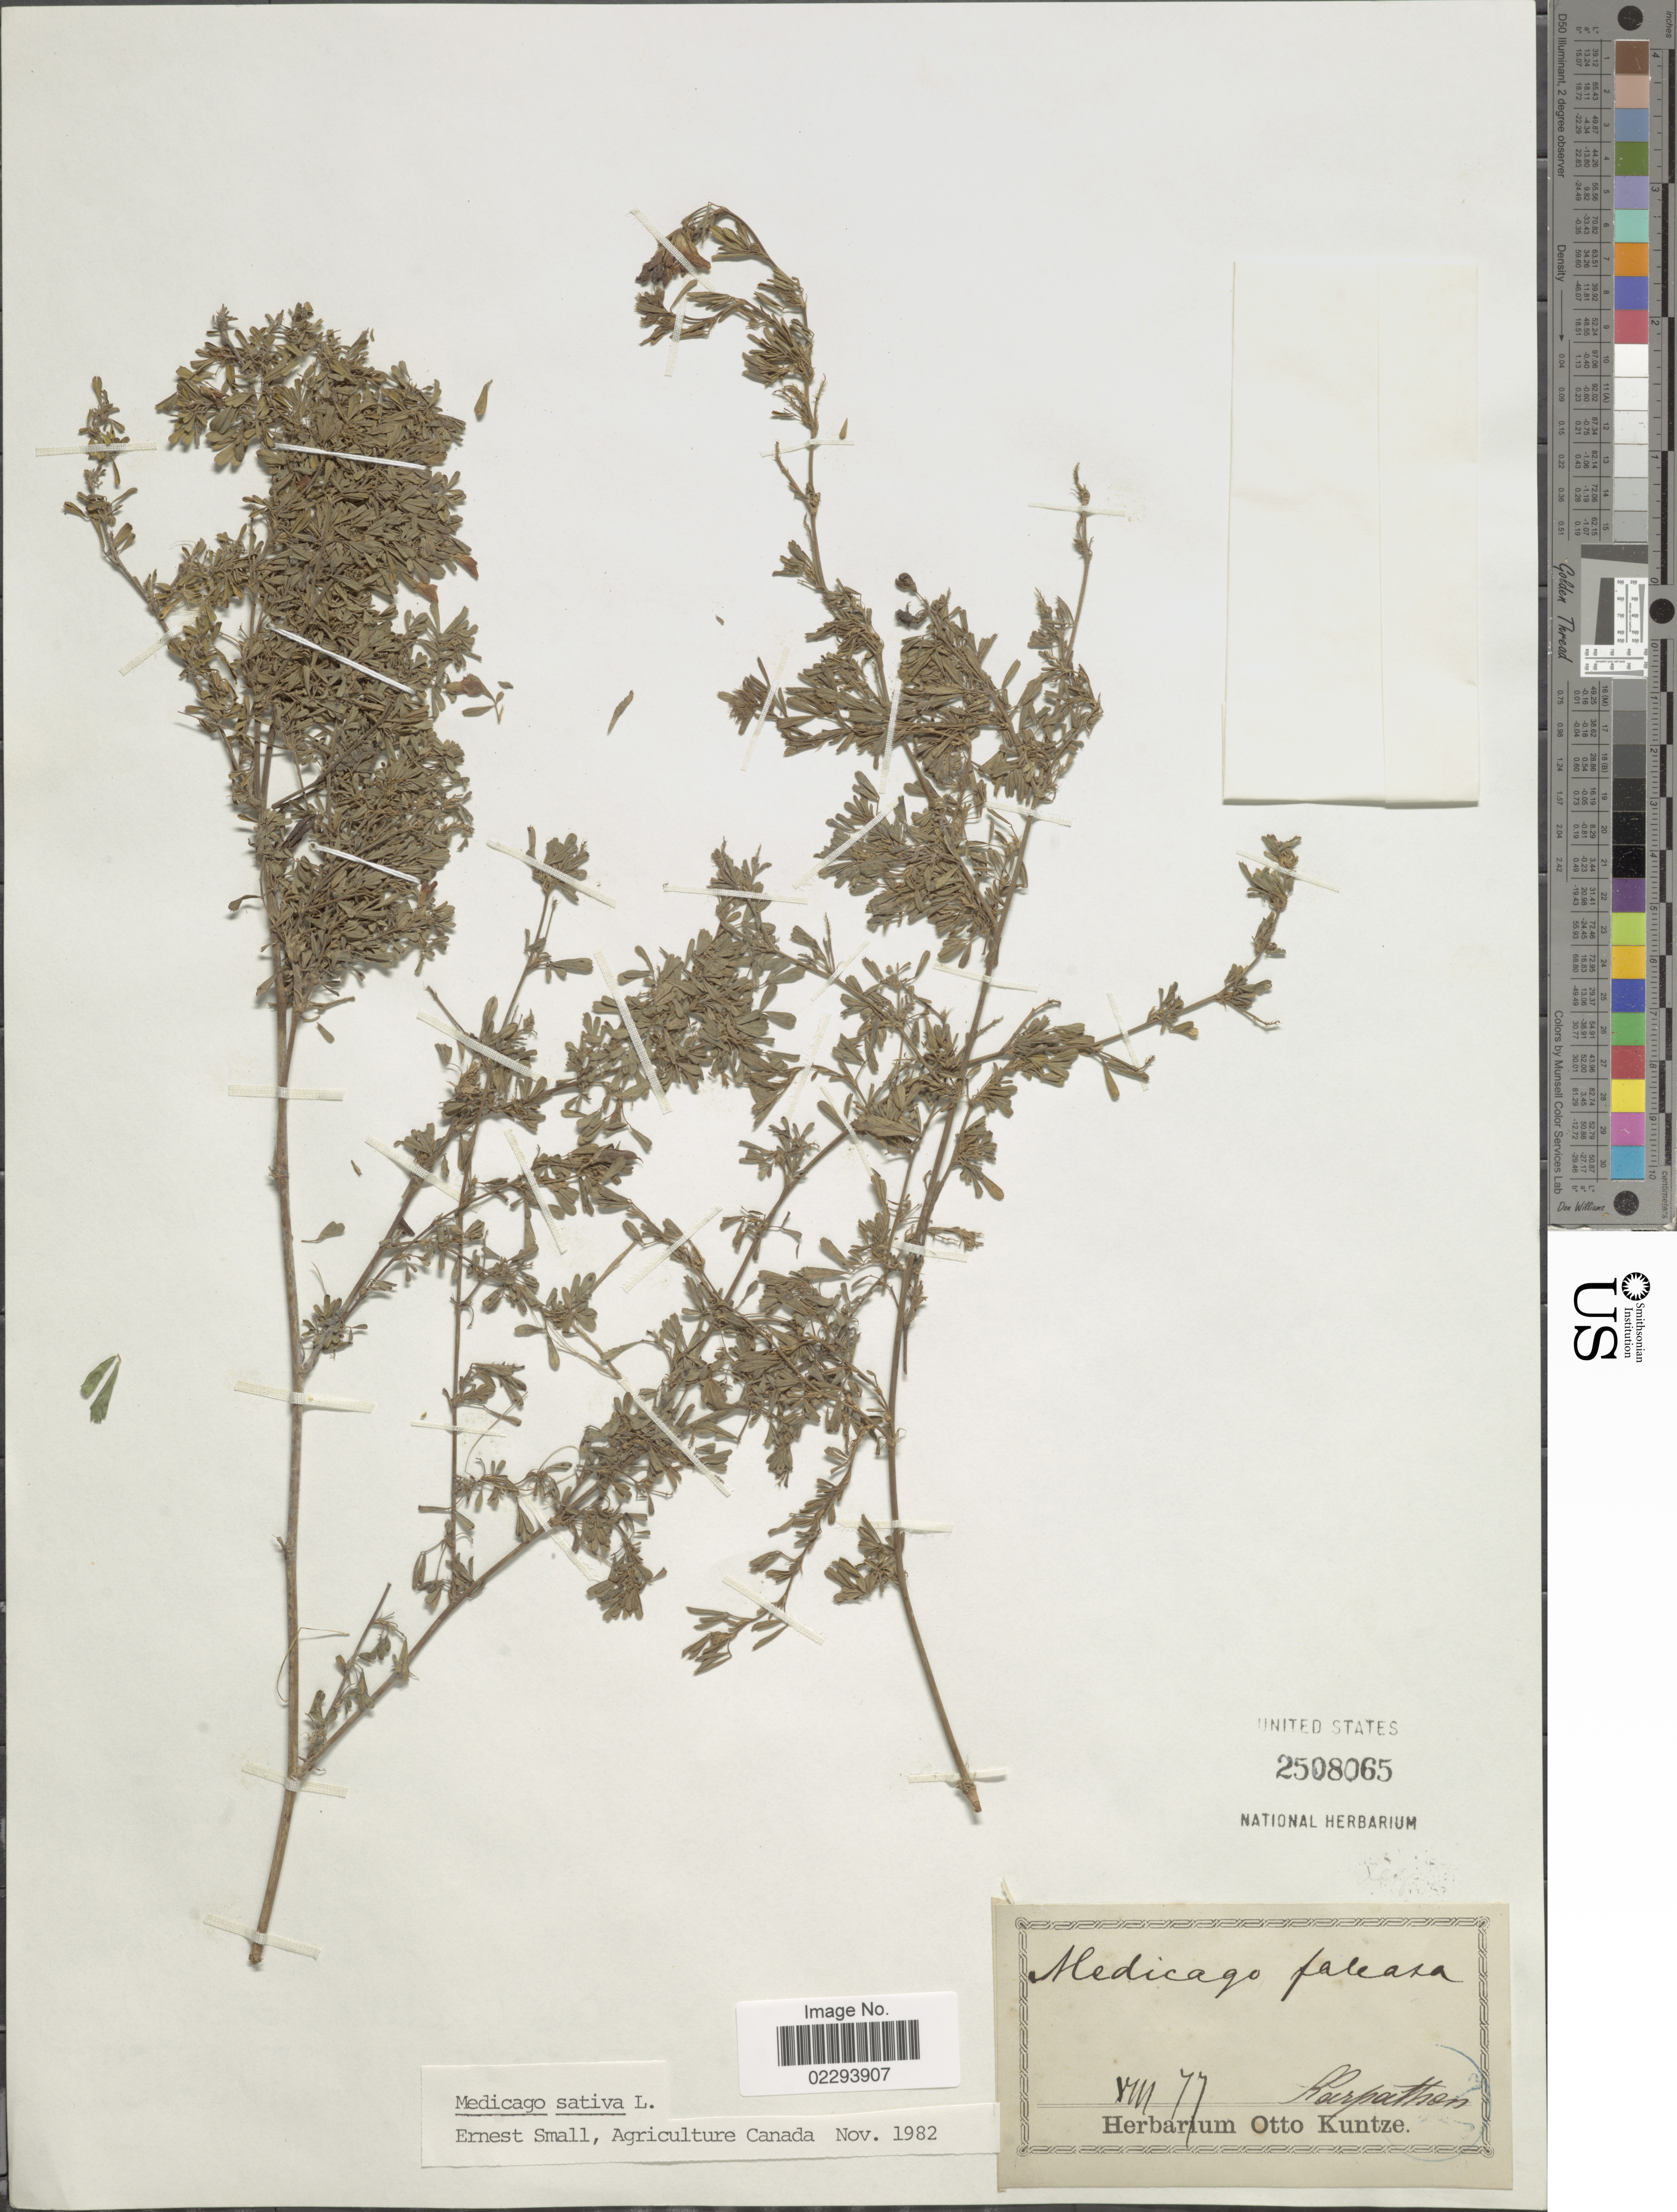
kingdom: Plantae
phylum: Tracheophyta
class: Magnoliopsida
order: Fabales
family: Fabaceae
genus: Medicago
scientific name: Medicago sativa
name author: L.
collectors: ex herb. Otto Kuntze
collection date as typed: Transcribed d/m/y: /7/77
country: Greece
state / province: South Aegean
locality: Karpathos.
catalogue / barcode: US 2508065